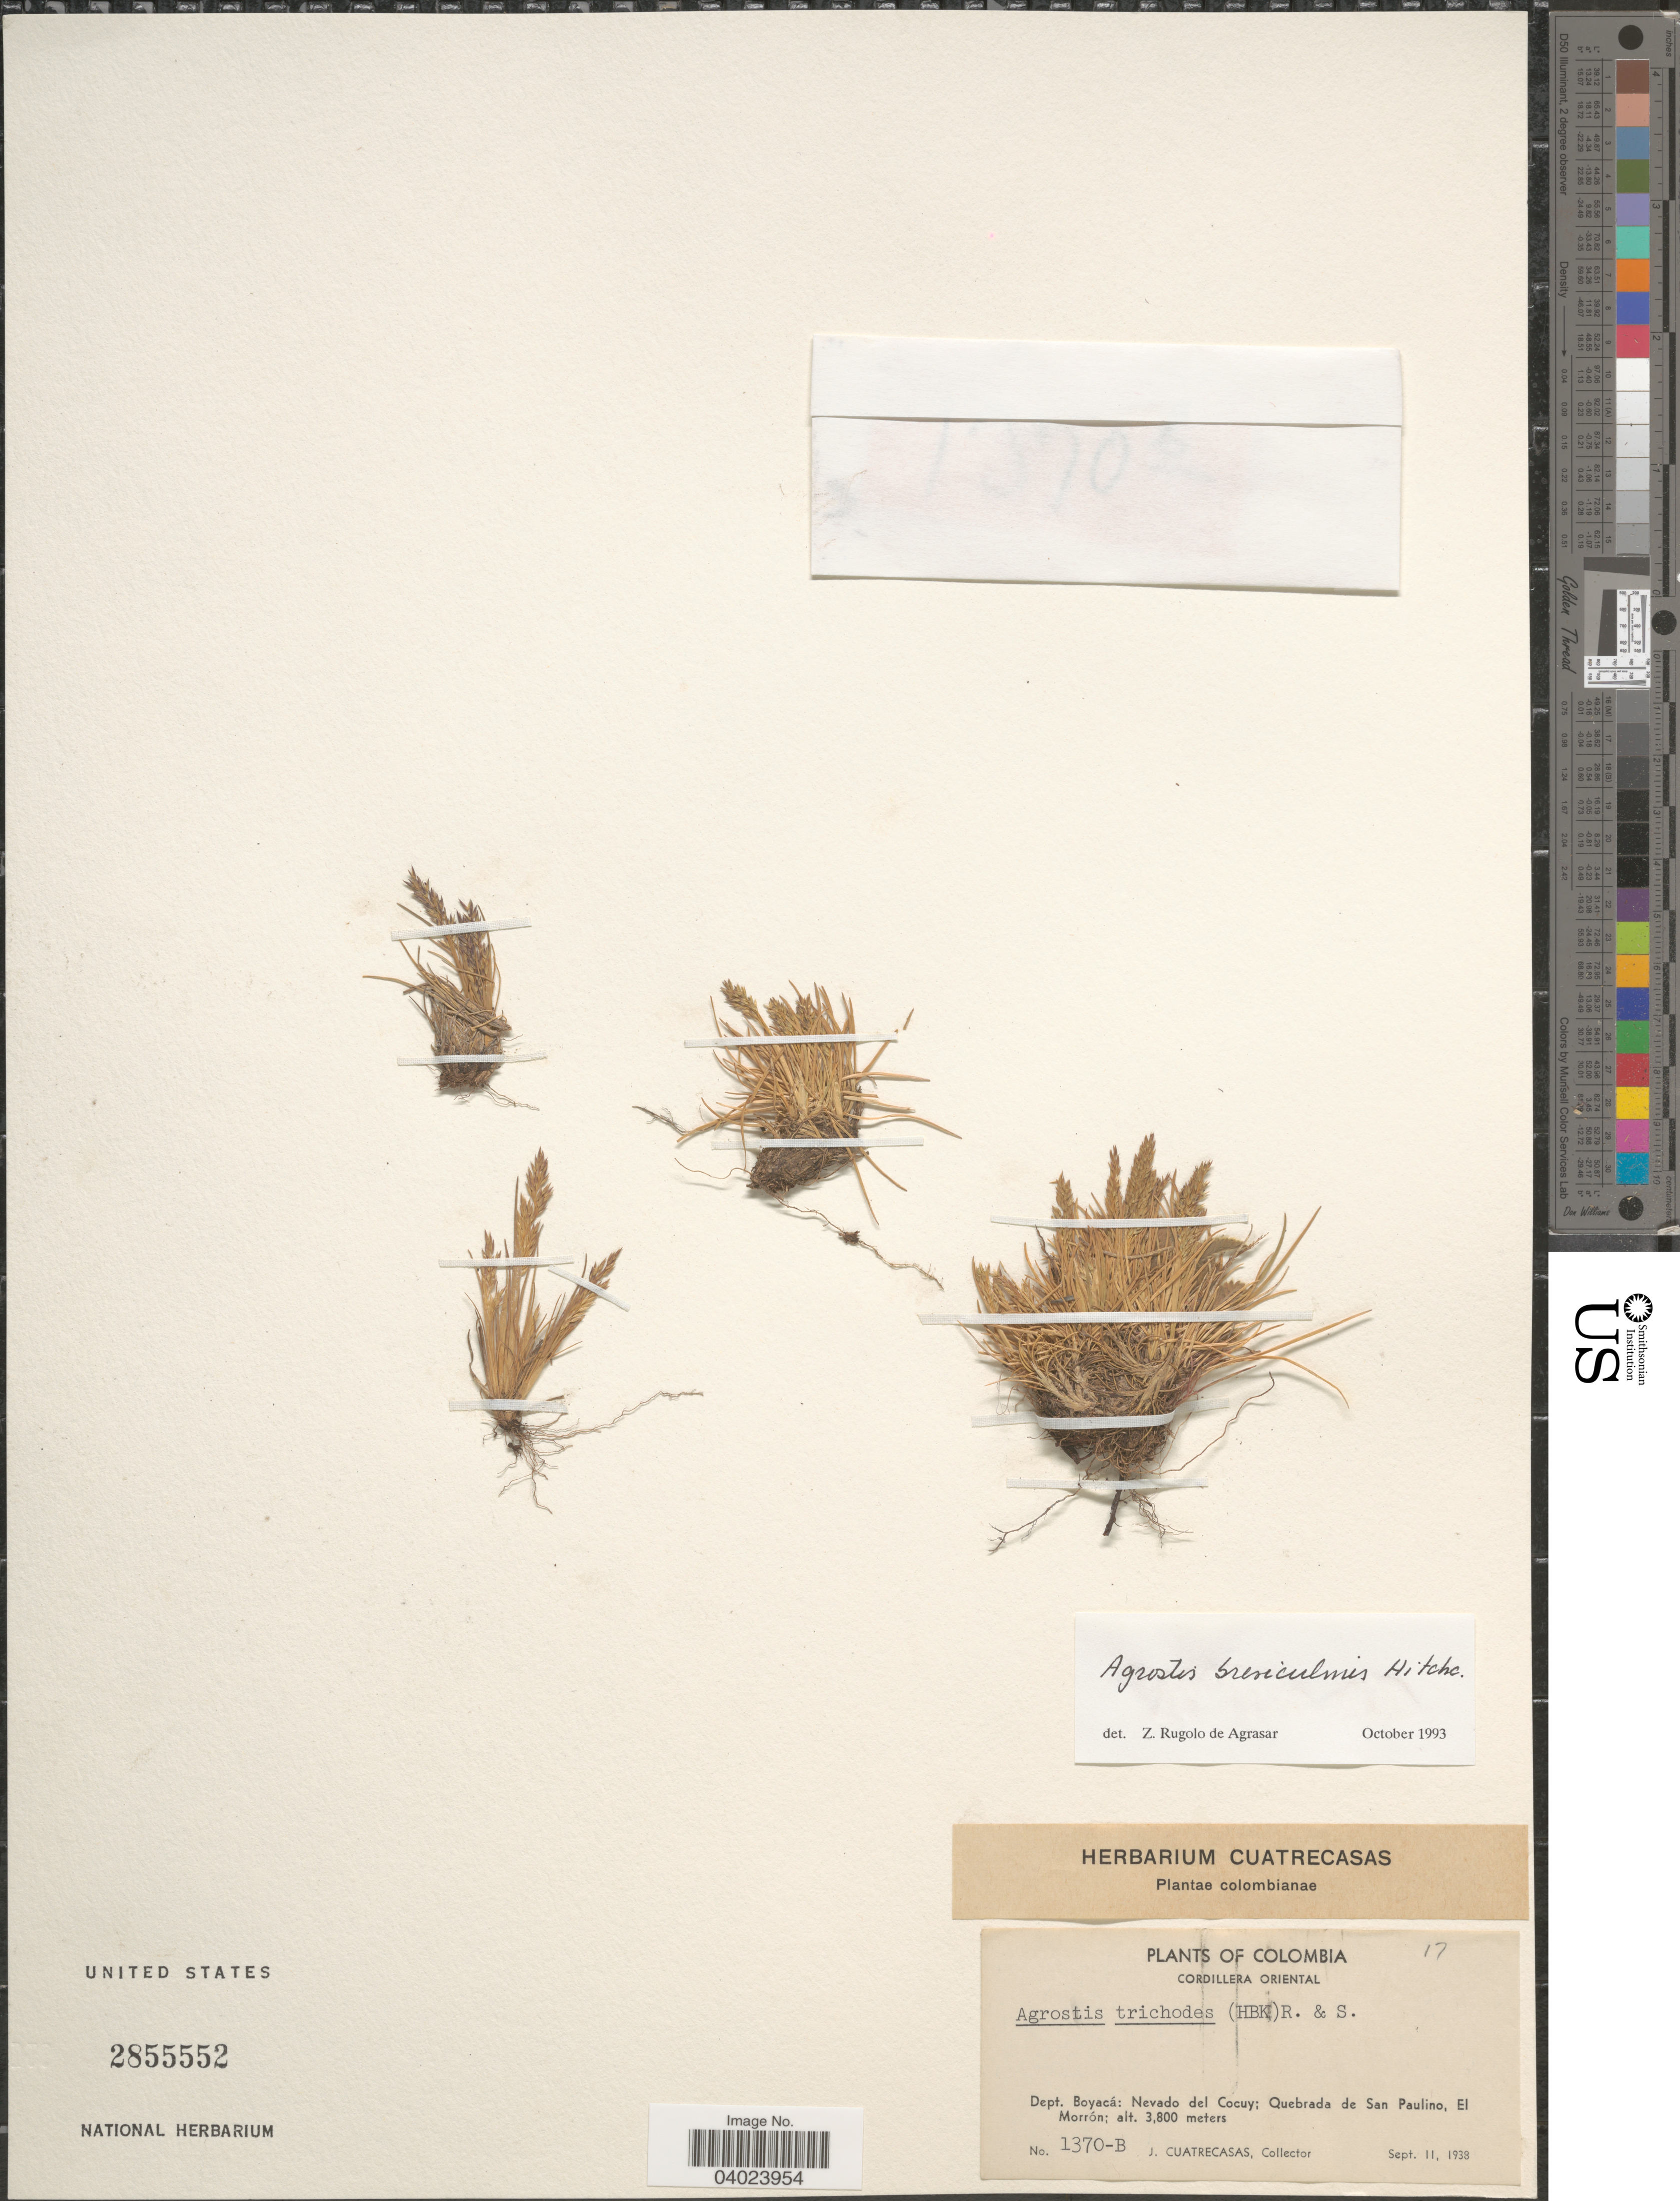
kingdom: Plantae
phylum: Tracheophyta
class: Liliopsida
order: Poales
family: Poaceae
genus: Agrostis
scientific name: Agrostis breviculmis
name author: Hitchc.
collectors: J. Cuatrecasas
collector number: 1370B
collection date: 1938-09-11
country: Colombia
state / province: Boyacá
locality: Cordillera Oriental. Dept. Boyacá: Nevado del Cocuy; Quebrada de San Paulino, El Morrón.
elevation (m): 3800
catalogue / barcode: US 2855552